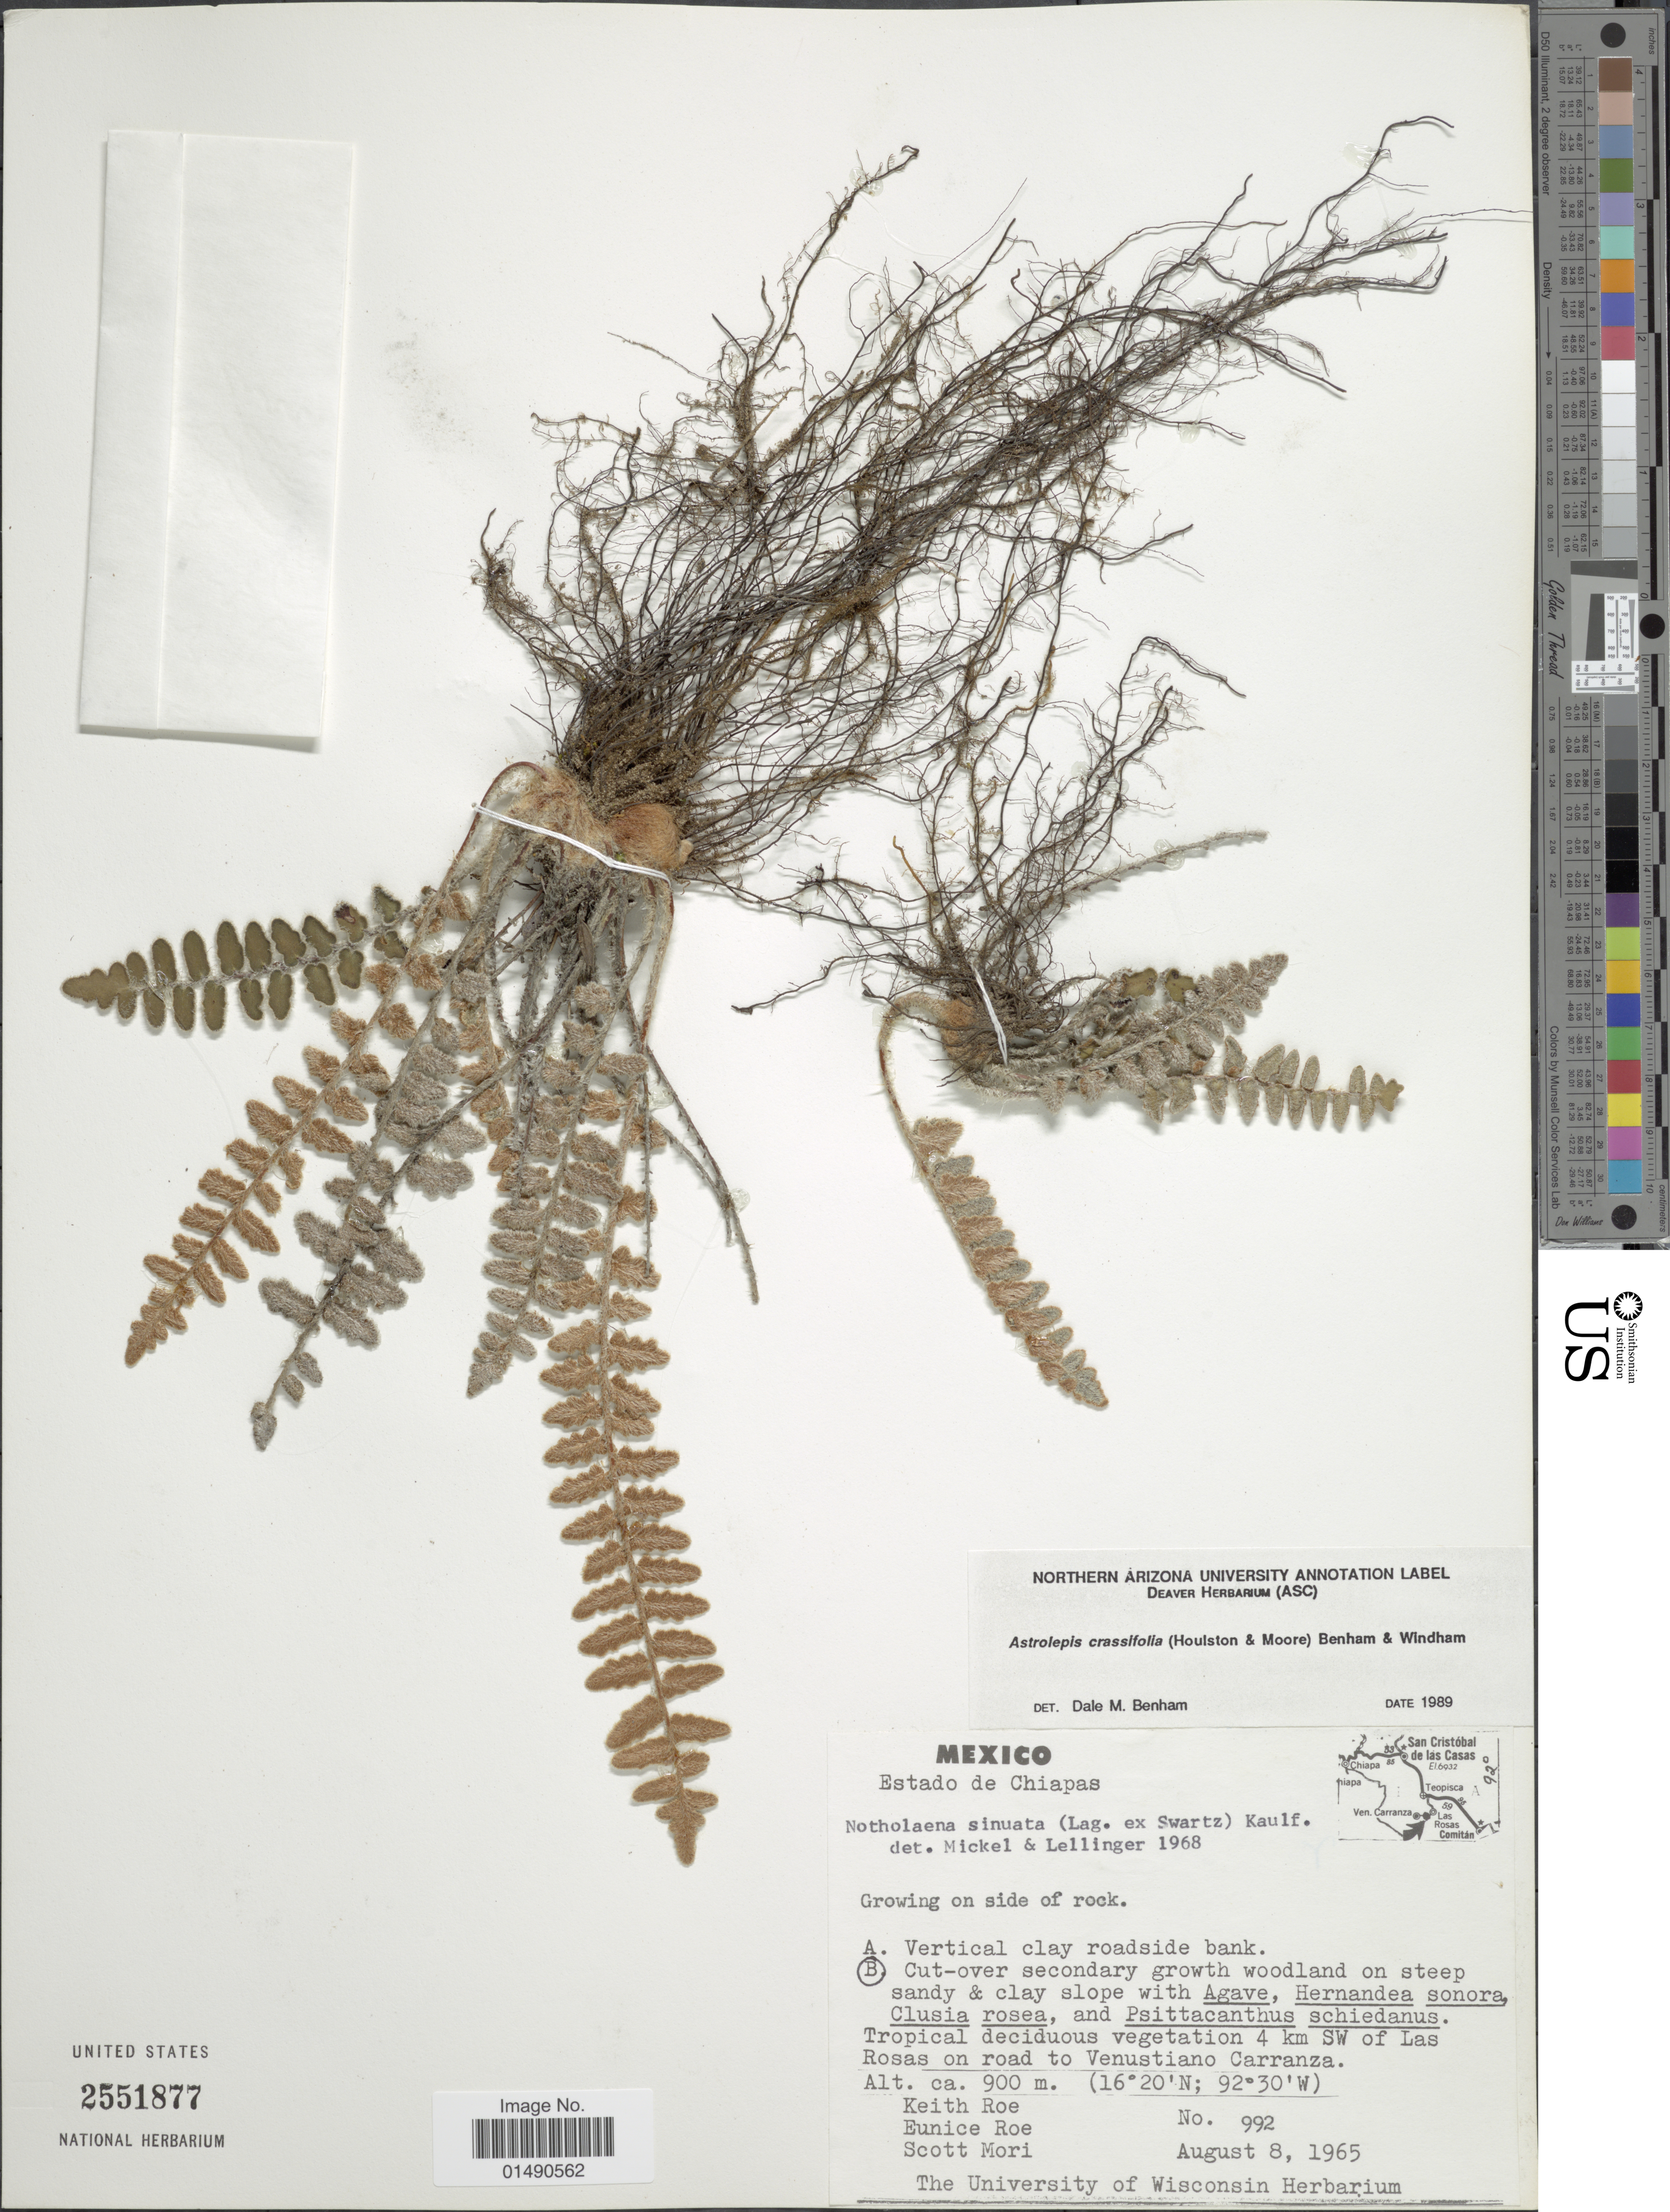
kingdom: Plantae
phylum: Tracheophyta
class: Polypodiopsida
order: Polypodiales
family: Pteridaceae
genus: Astrolepis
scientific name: Astrolepis crassifolia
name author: (Houlston & T. Moore) D.M. Benham & Windham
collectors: K. E. Roe, E. Roe & S. Mori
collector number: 992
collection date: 1965-08-08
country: Mexico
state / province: Chiapas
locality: Tropical deciduous vegetation on 4 km SW of Las Rosas on road to Venustiano Carranza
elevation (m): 900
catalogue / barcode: US 2551877